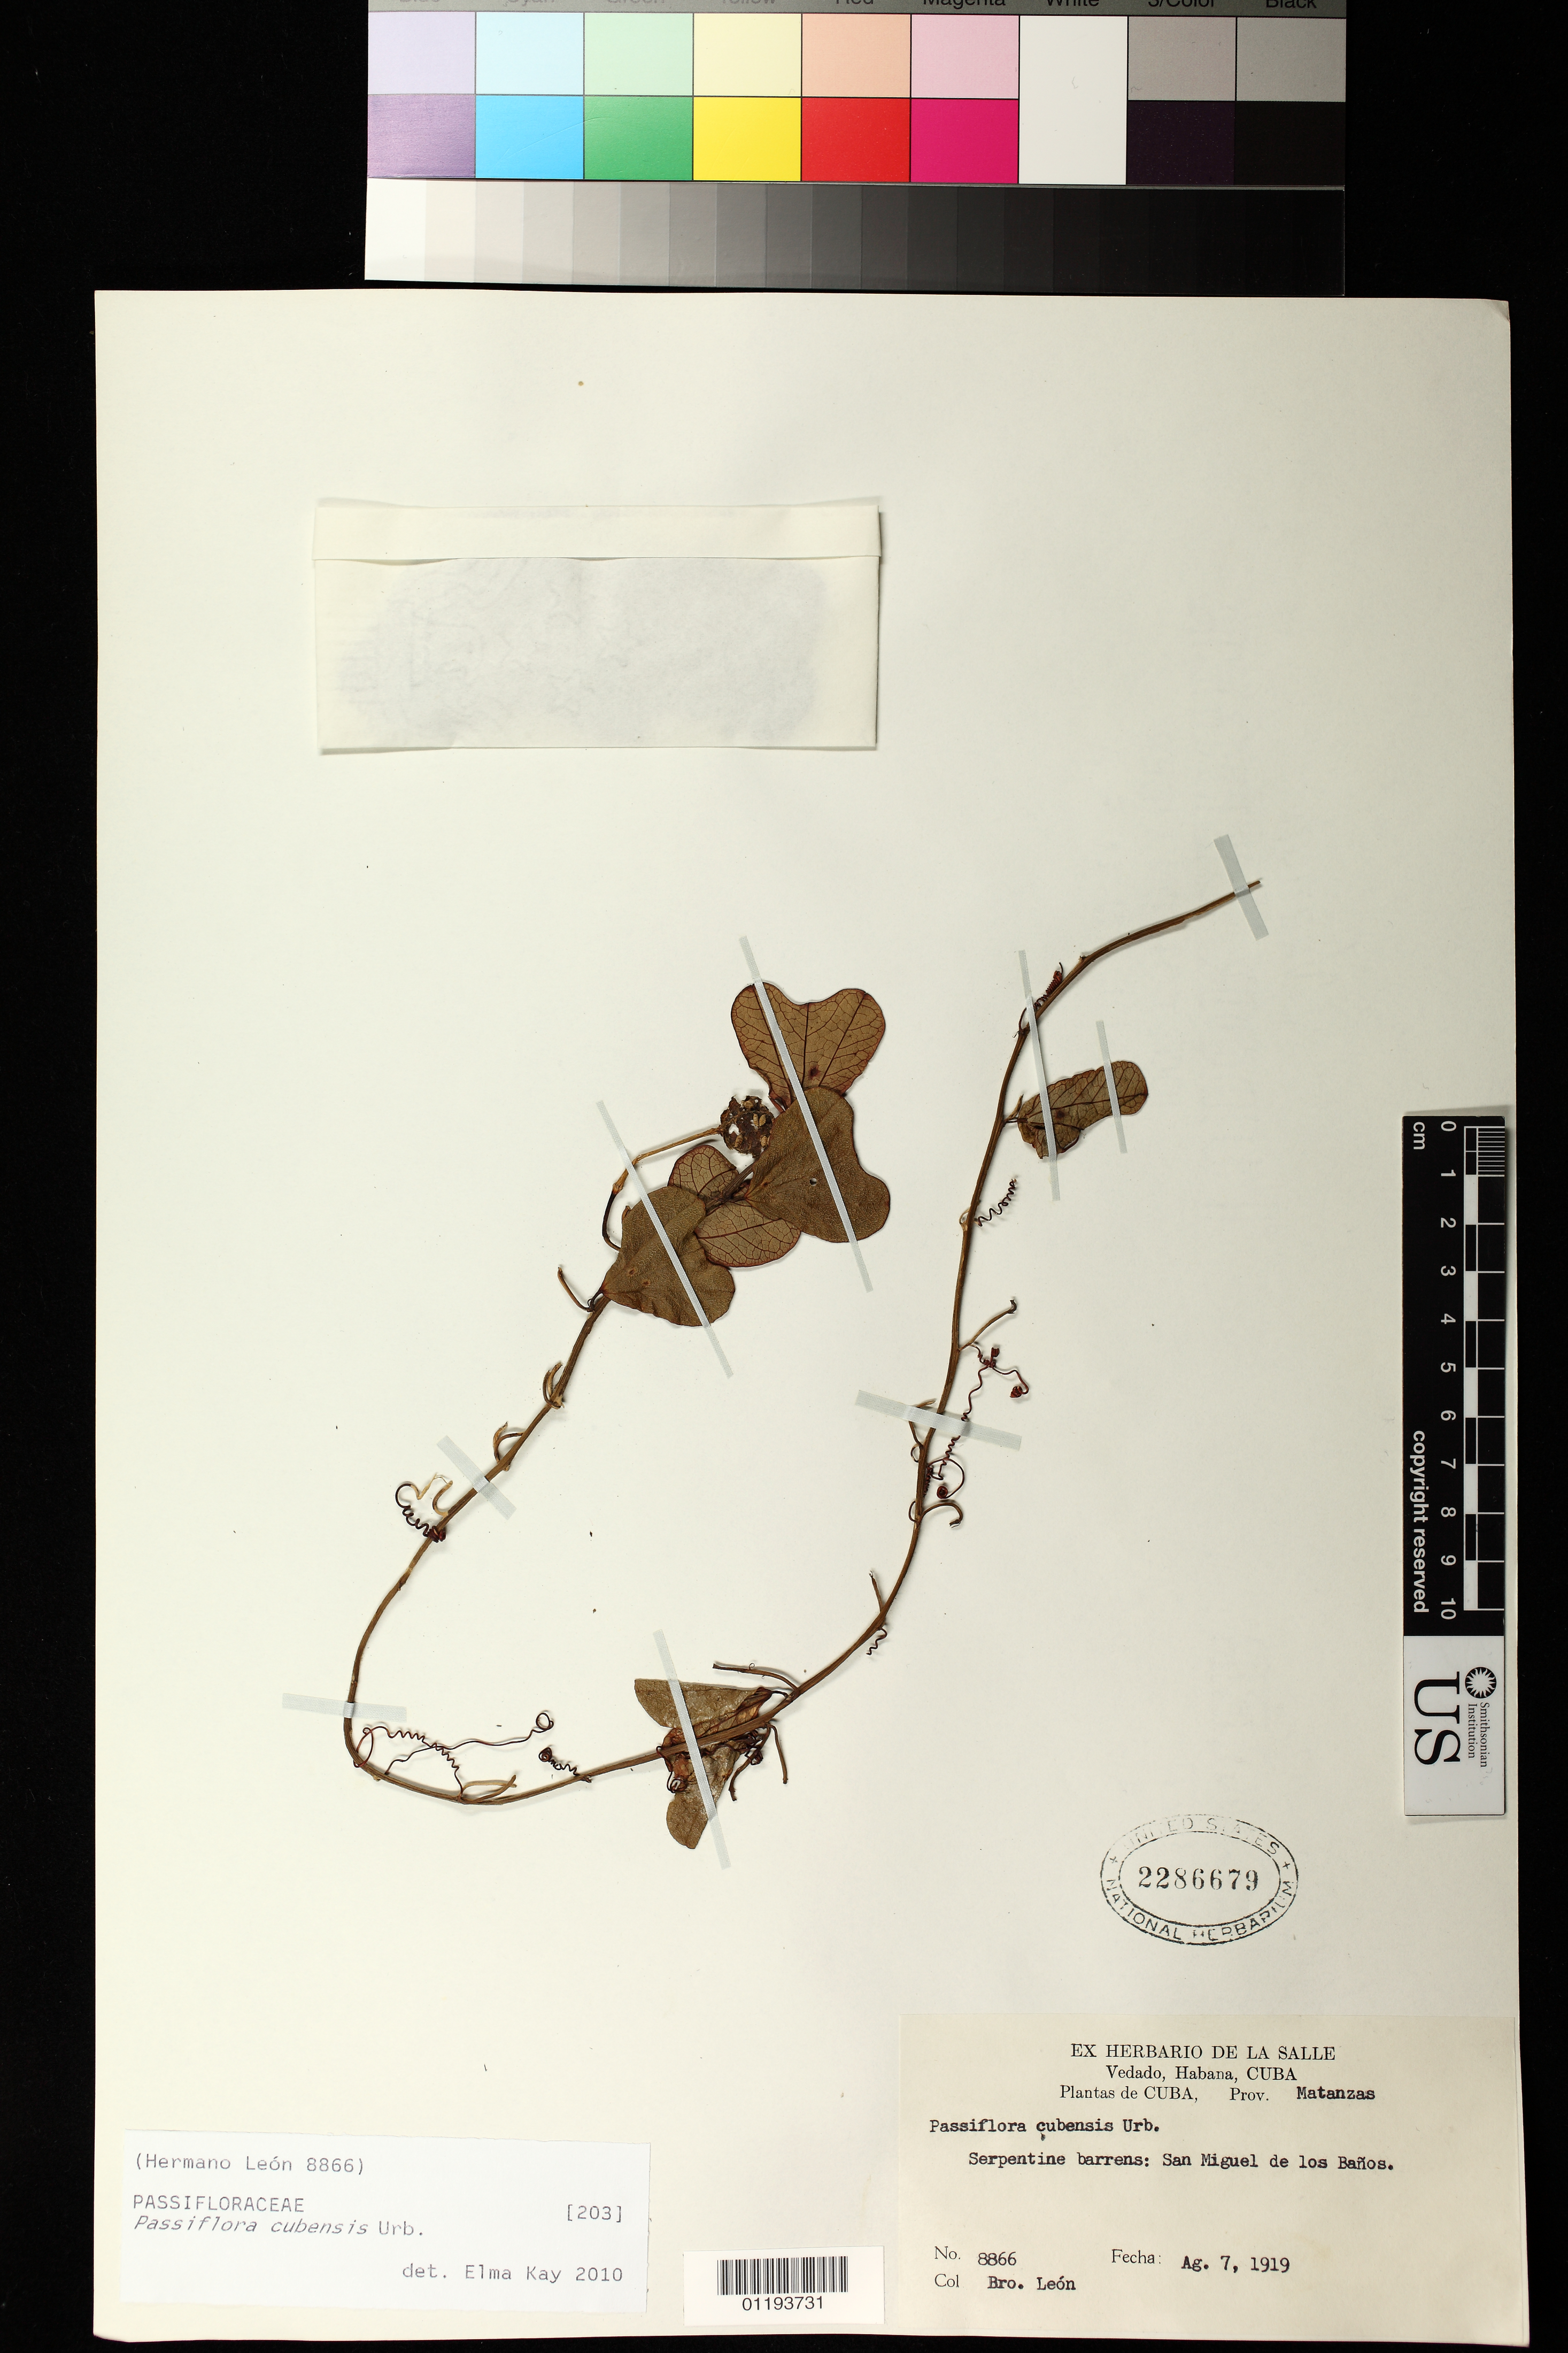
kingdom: Plantae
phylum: Tracheophyta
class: Magnoliopsida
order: Malpighiales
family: Passifloraceae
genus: Passiflora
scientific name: Passiflora cubensis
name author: Urb.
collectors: Bro. León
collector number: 8866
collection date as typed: Aug 7 1919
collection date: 1919-08-07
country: Cuba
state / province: Matanzas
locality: Serpentine barrens: San Miguel de los Banos.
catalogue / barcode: US 2286679